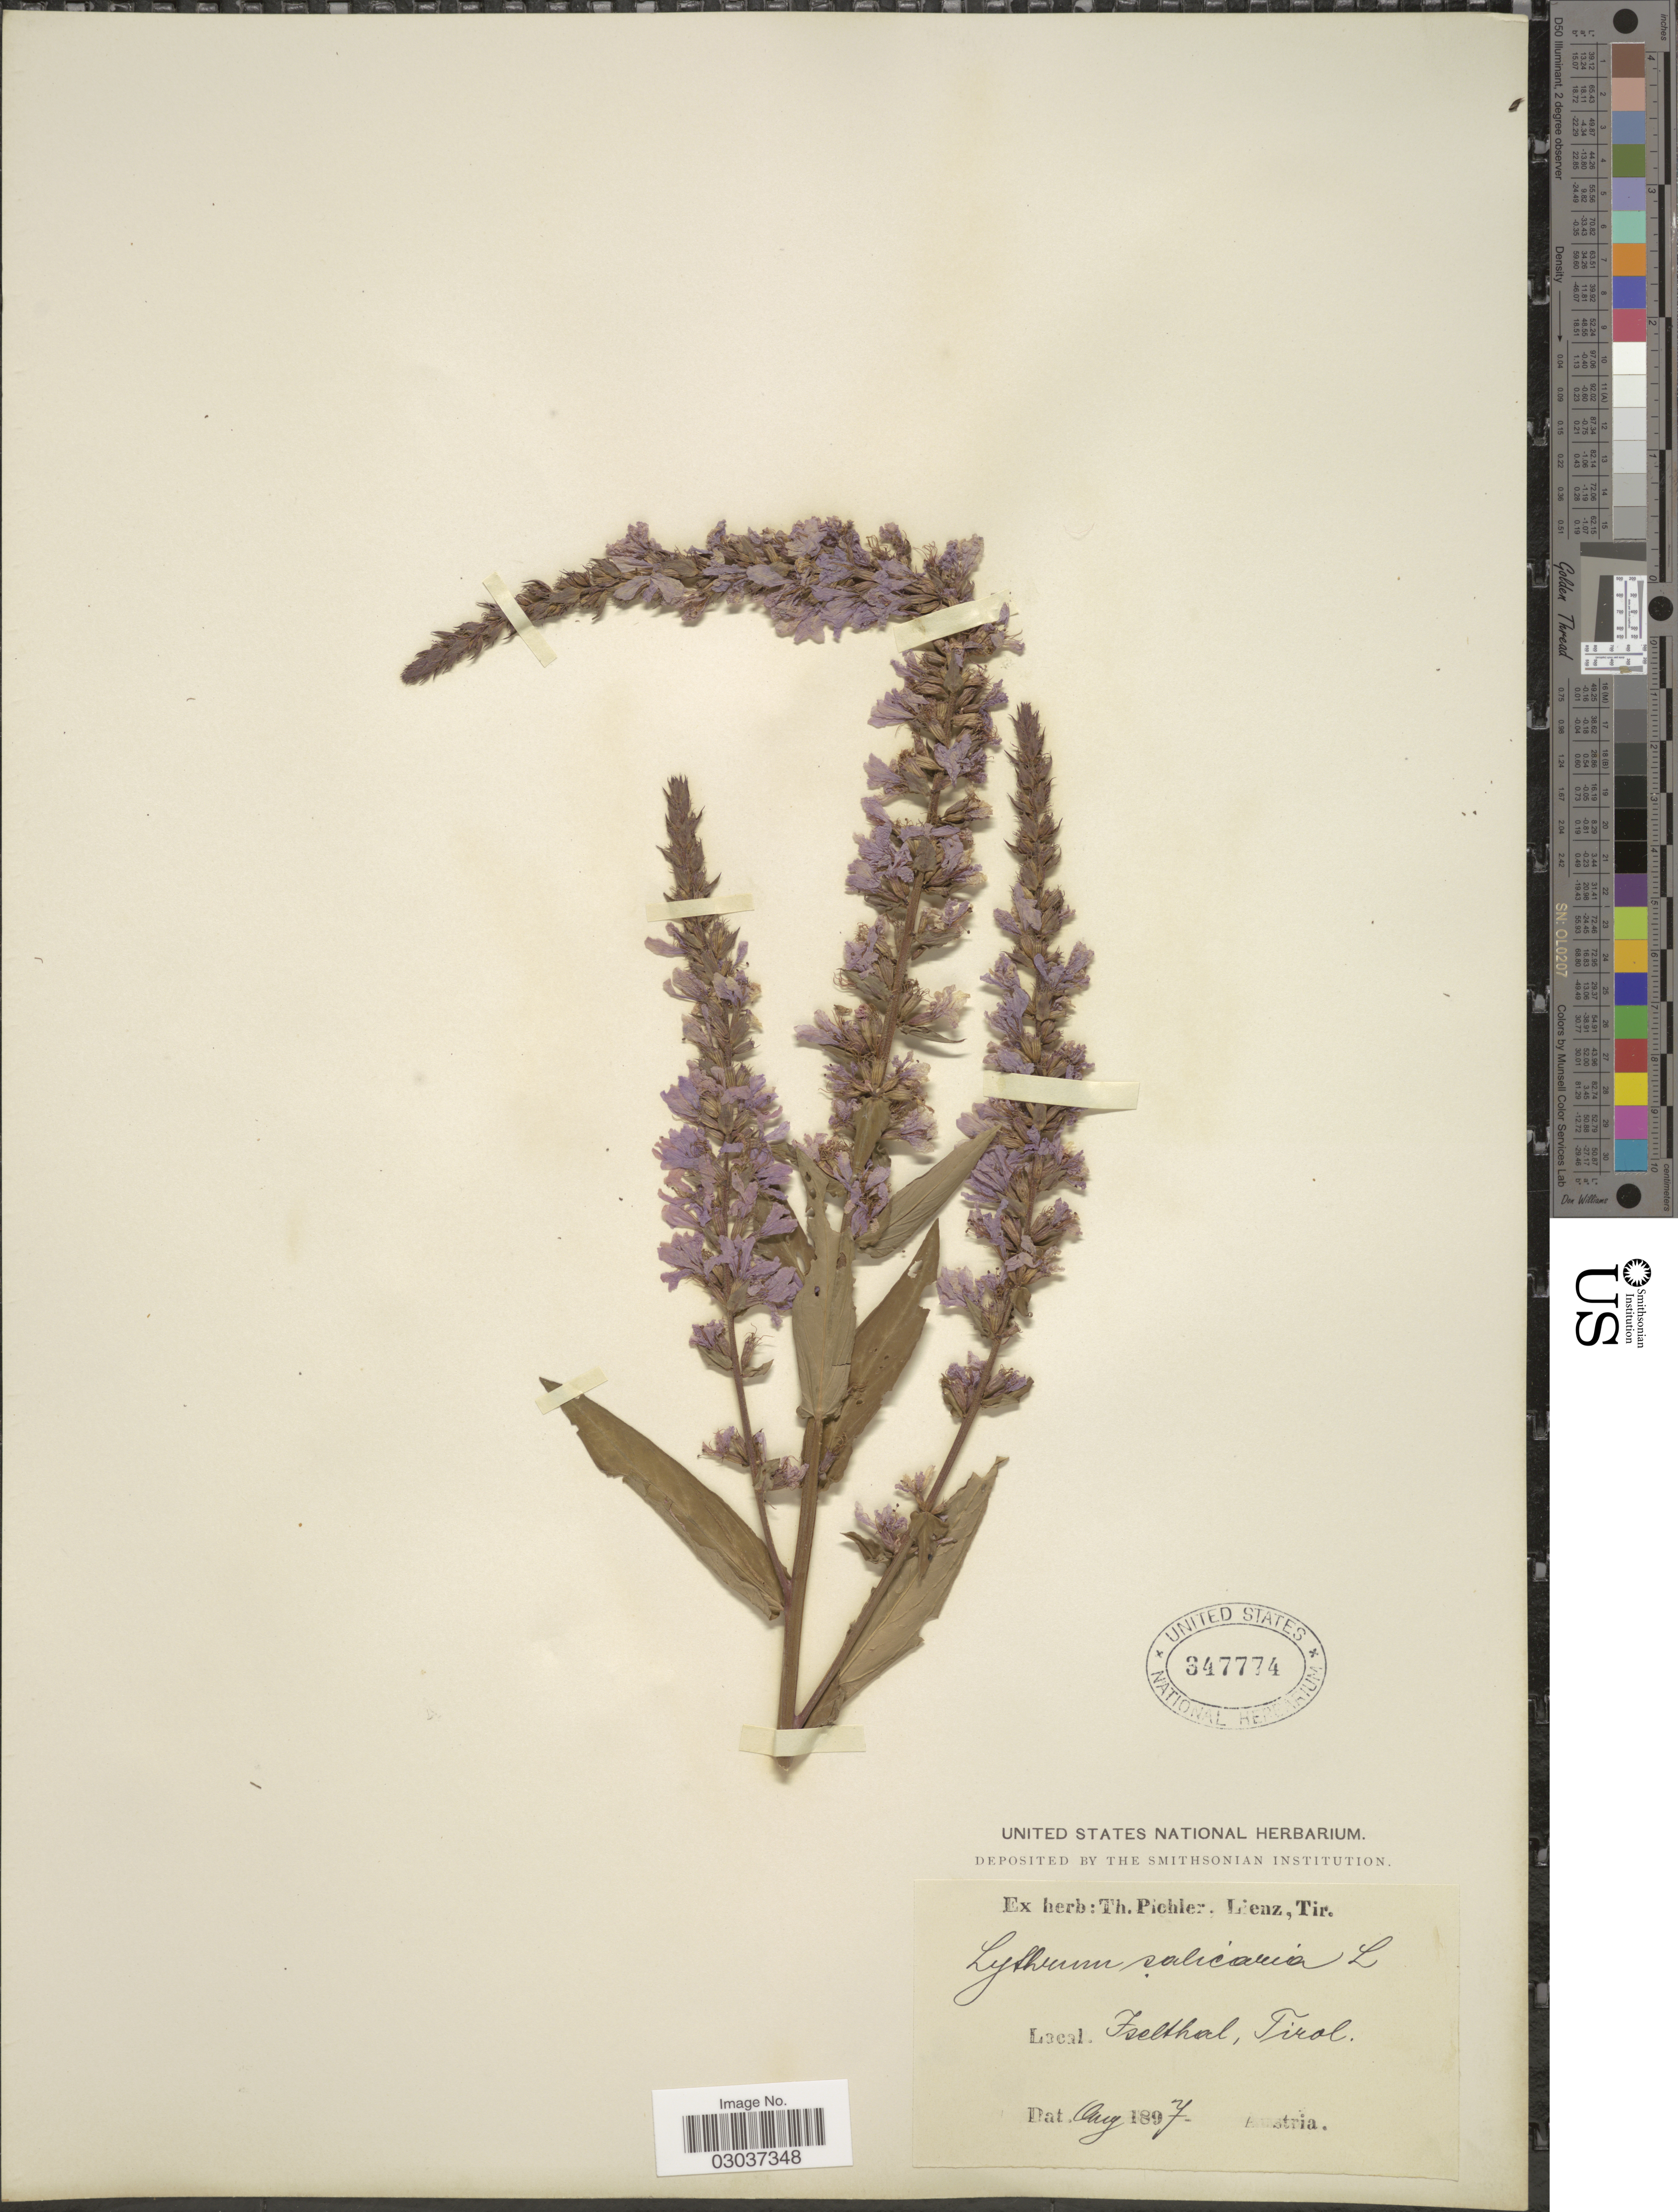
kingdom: Plantae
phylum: Tracheophyta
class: Magnoliopsida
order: Myrtales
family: Lythraceae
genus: Lythrum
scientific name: Lythrum salicaria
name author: L.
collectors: ex herb. T. Pichler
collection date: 1897-08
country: Austria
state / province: Tirol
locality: Iselthal.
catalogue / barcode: US 347774